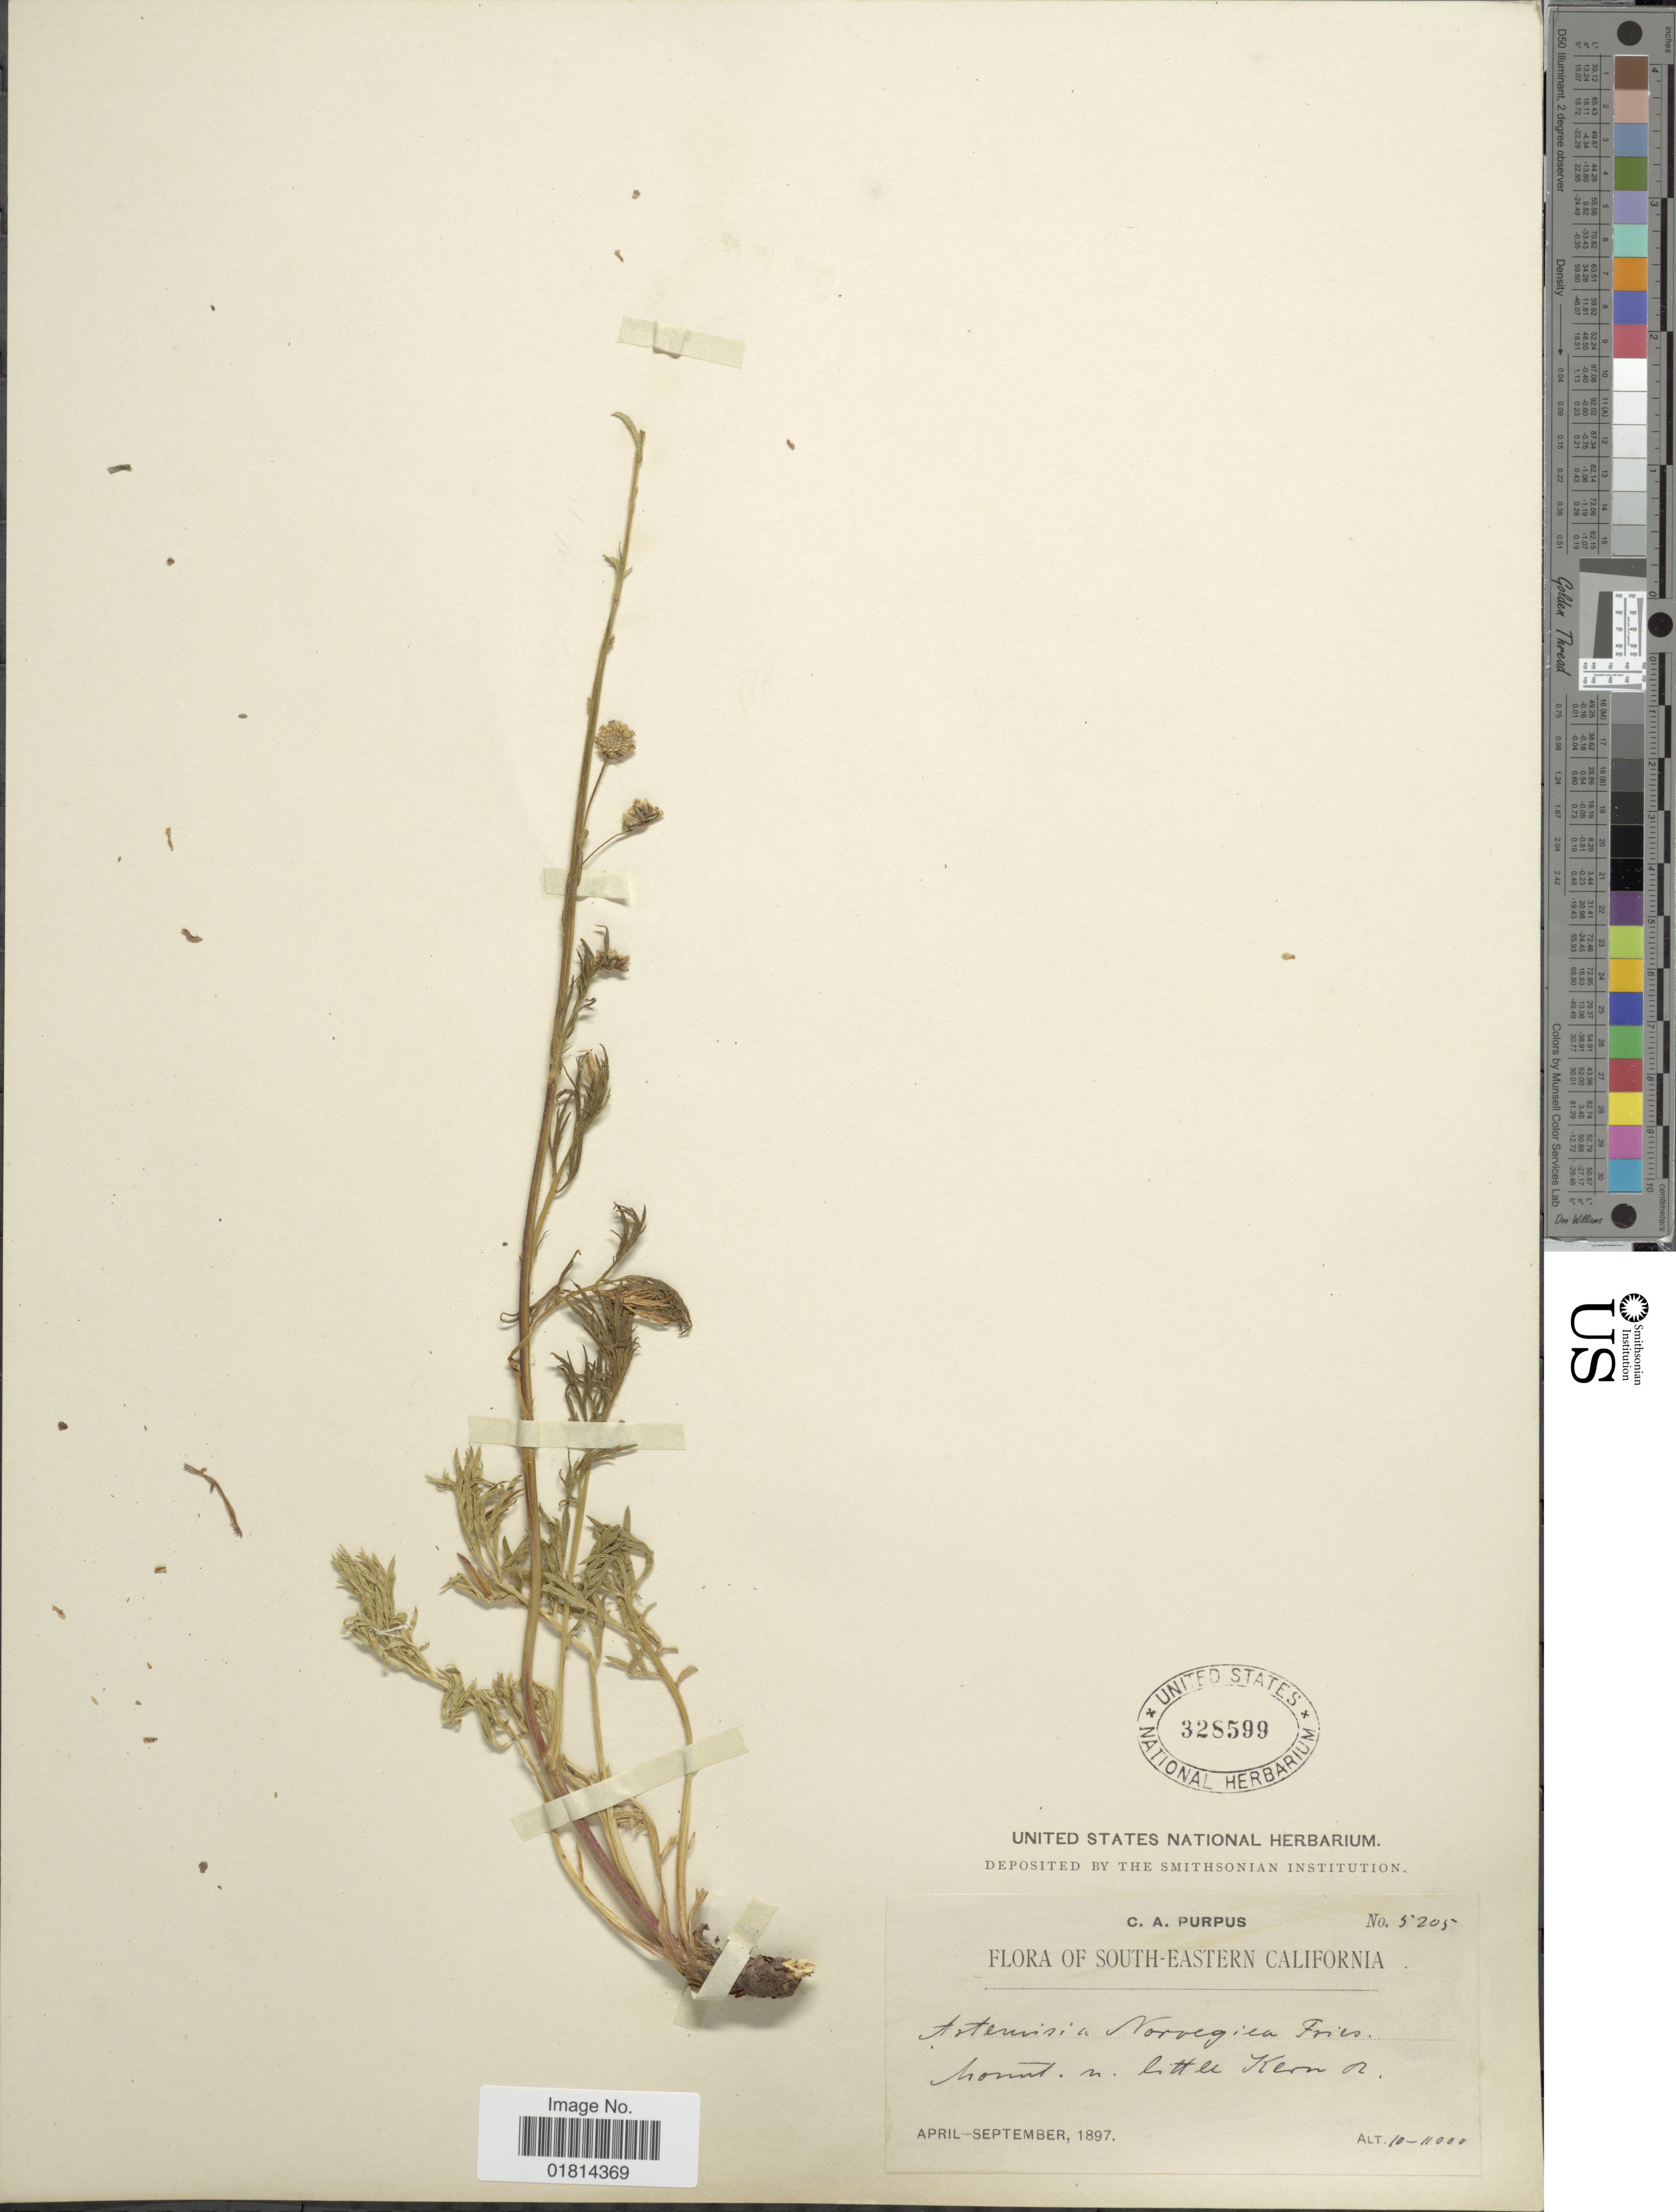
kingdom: Plantae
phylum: Tracheophyta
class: Magnoliopsida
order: Asterales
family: Asteraceae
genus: Artemisia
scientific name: Artemisia arctica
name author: Less.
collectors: C. A. Purpus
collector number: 5205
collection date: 1897-04/1897-09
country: United States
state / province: California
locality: South-Eastern California.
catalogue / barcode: US 328599